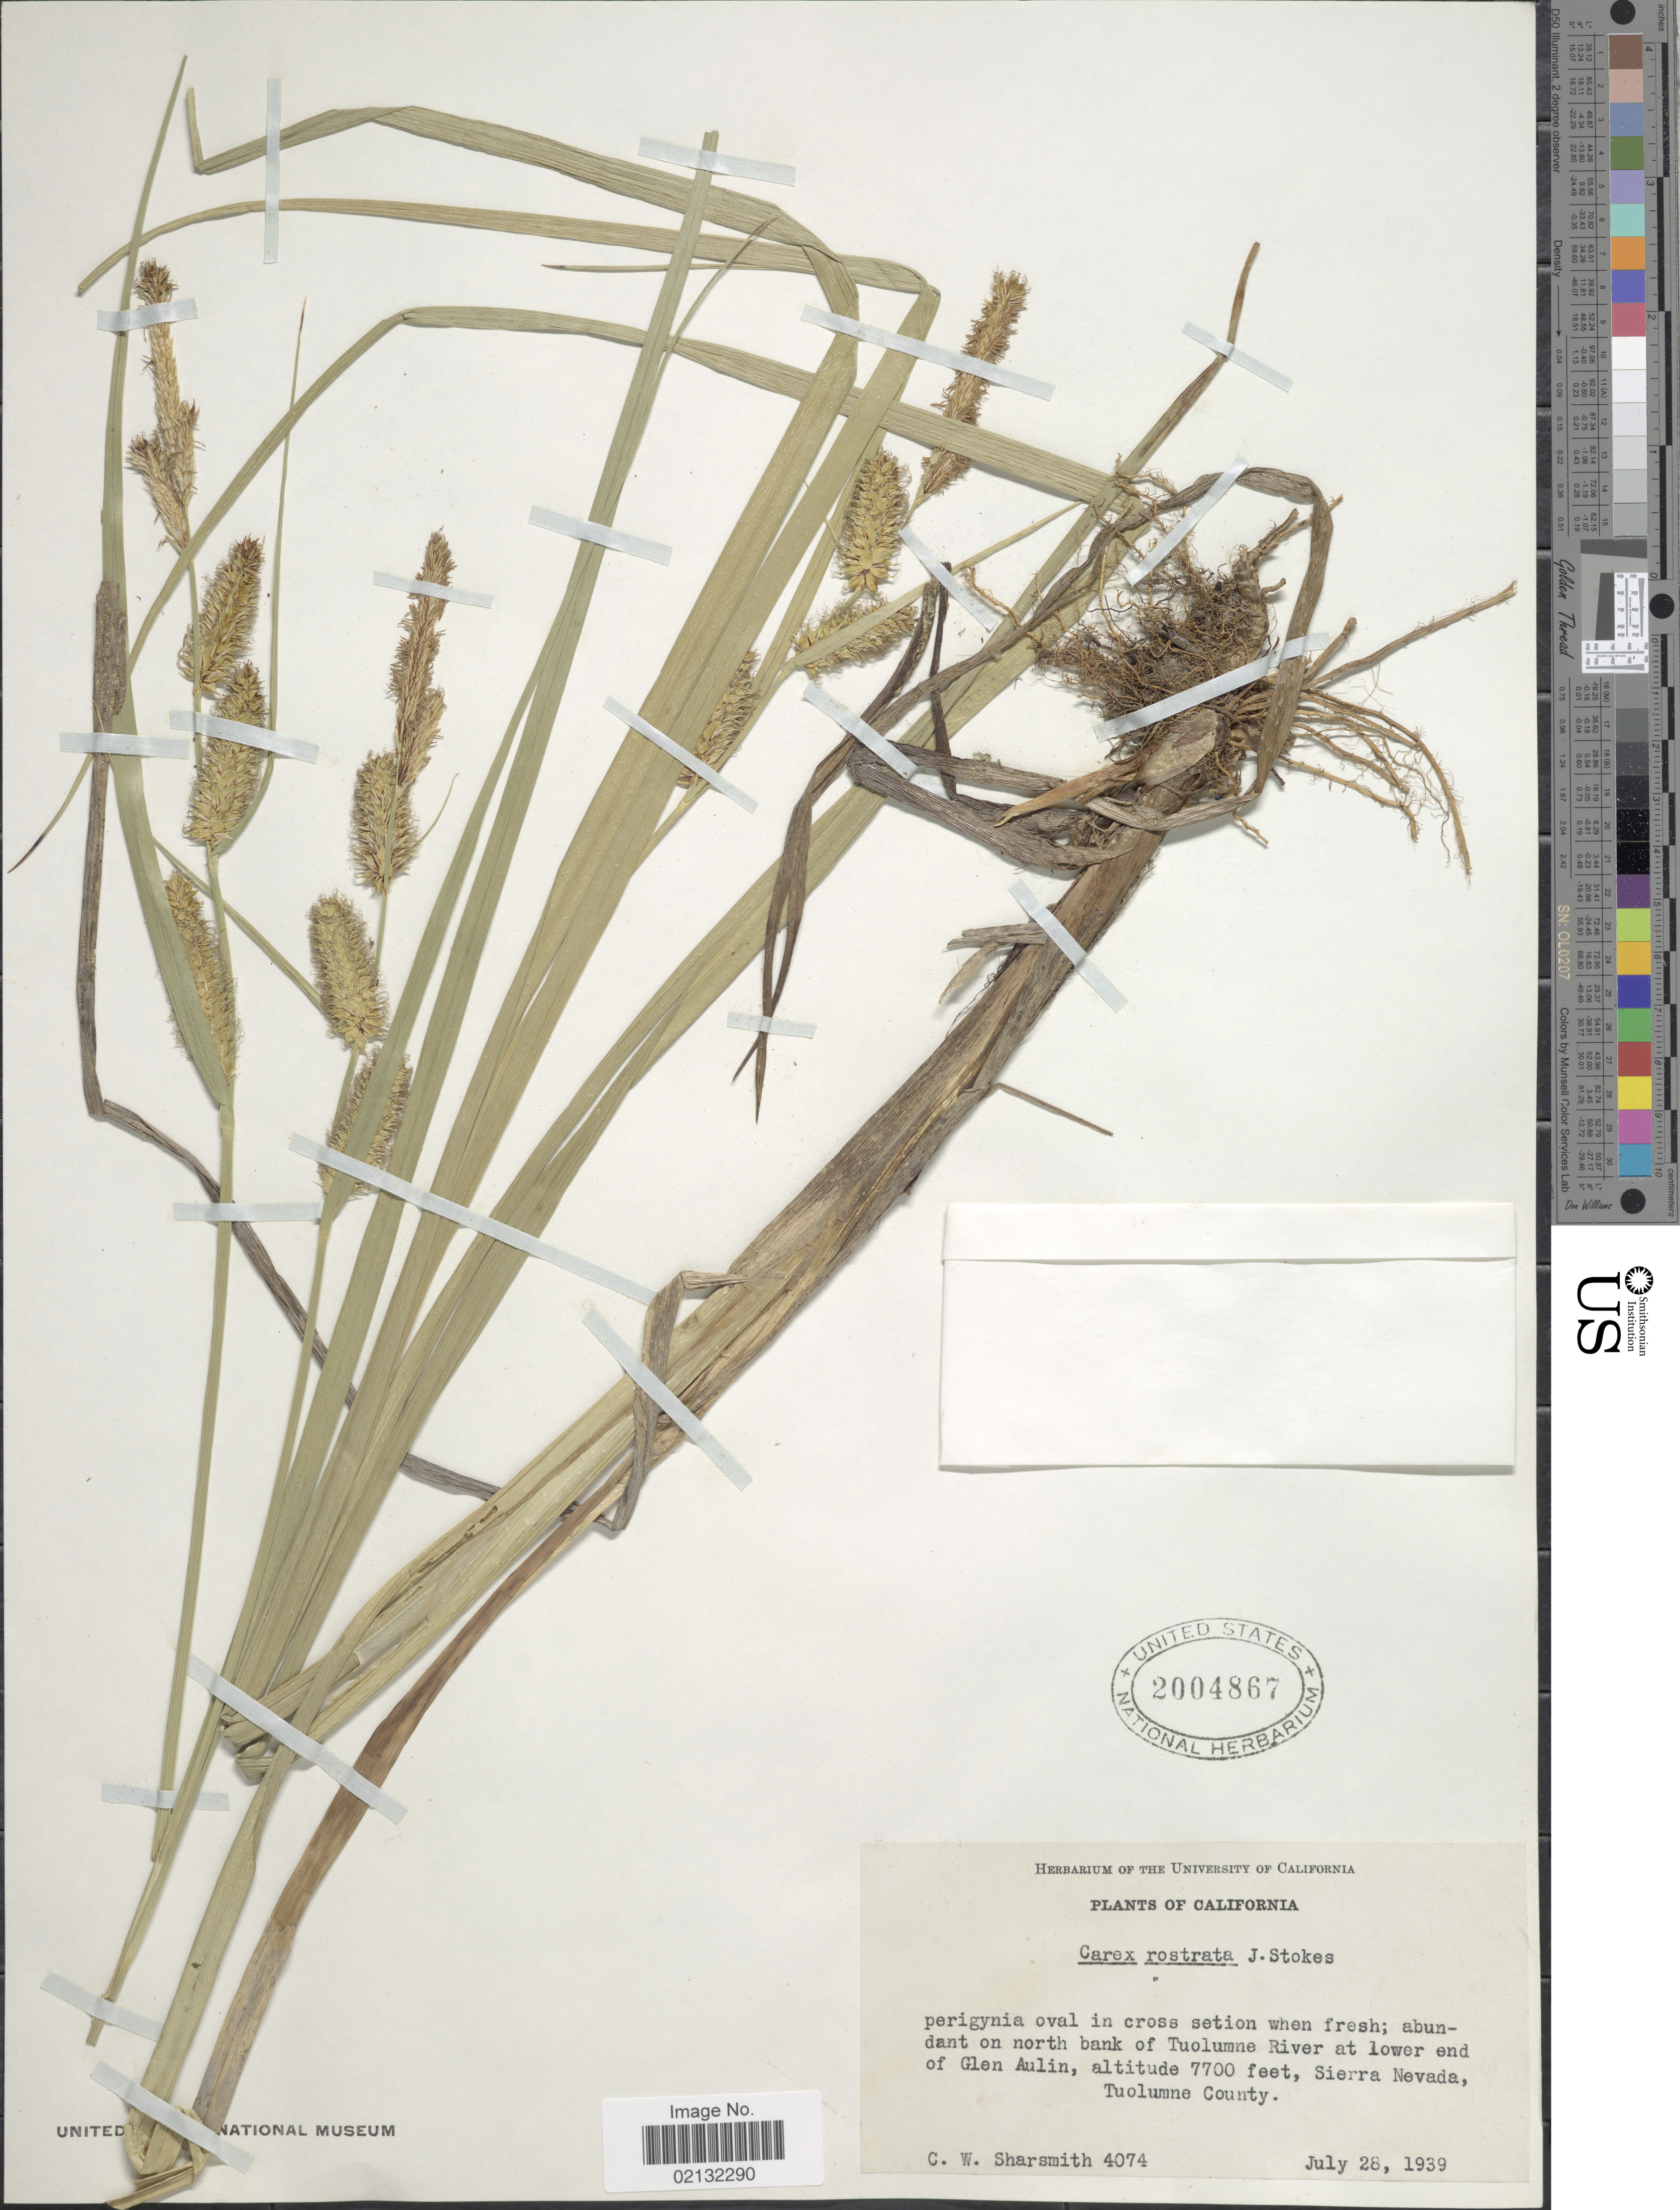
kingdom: Plantae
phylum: Tracheophyta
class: Liliopsida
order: Poales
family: Cyperaceae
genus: Carex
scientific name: Carex rostrata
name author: Stokes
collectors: C. Sharsmith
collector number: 4074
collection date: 1939-07-28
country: United States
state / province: California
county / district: Tuolumne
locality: Abundant on north bank of Tuolumne River at lower end of Glen Aulin, Sierra Nevada, Tuolumne County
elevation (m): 2347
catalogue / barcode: US 2004867